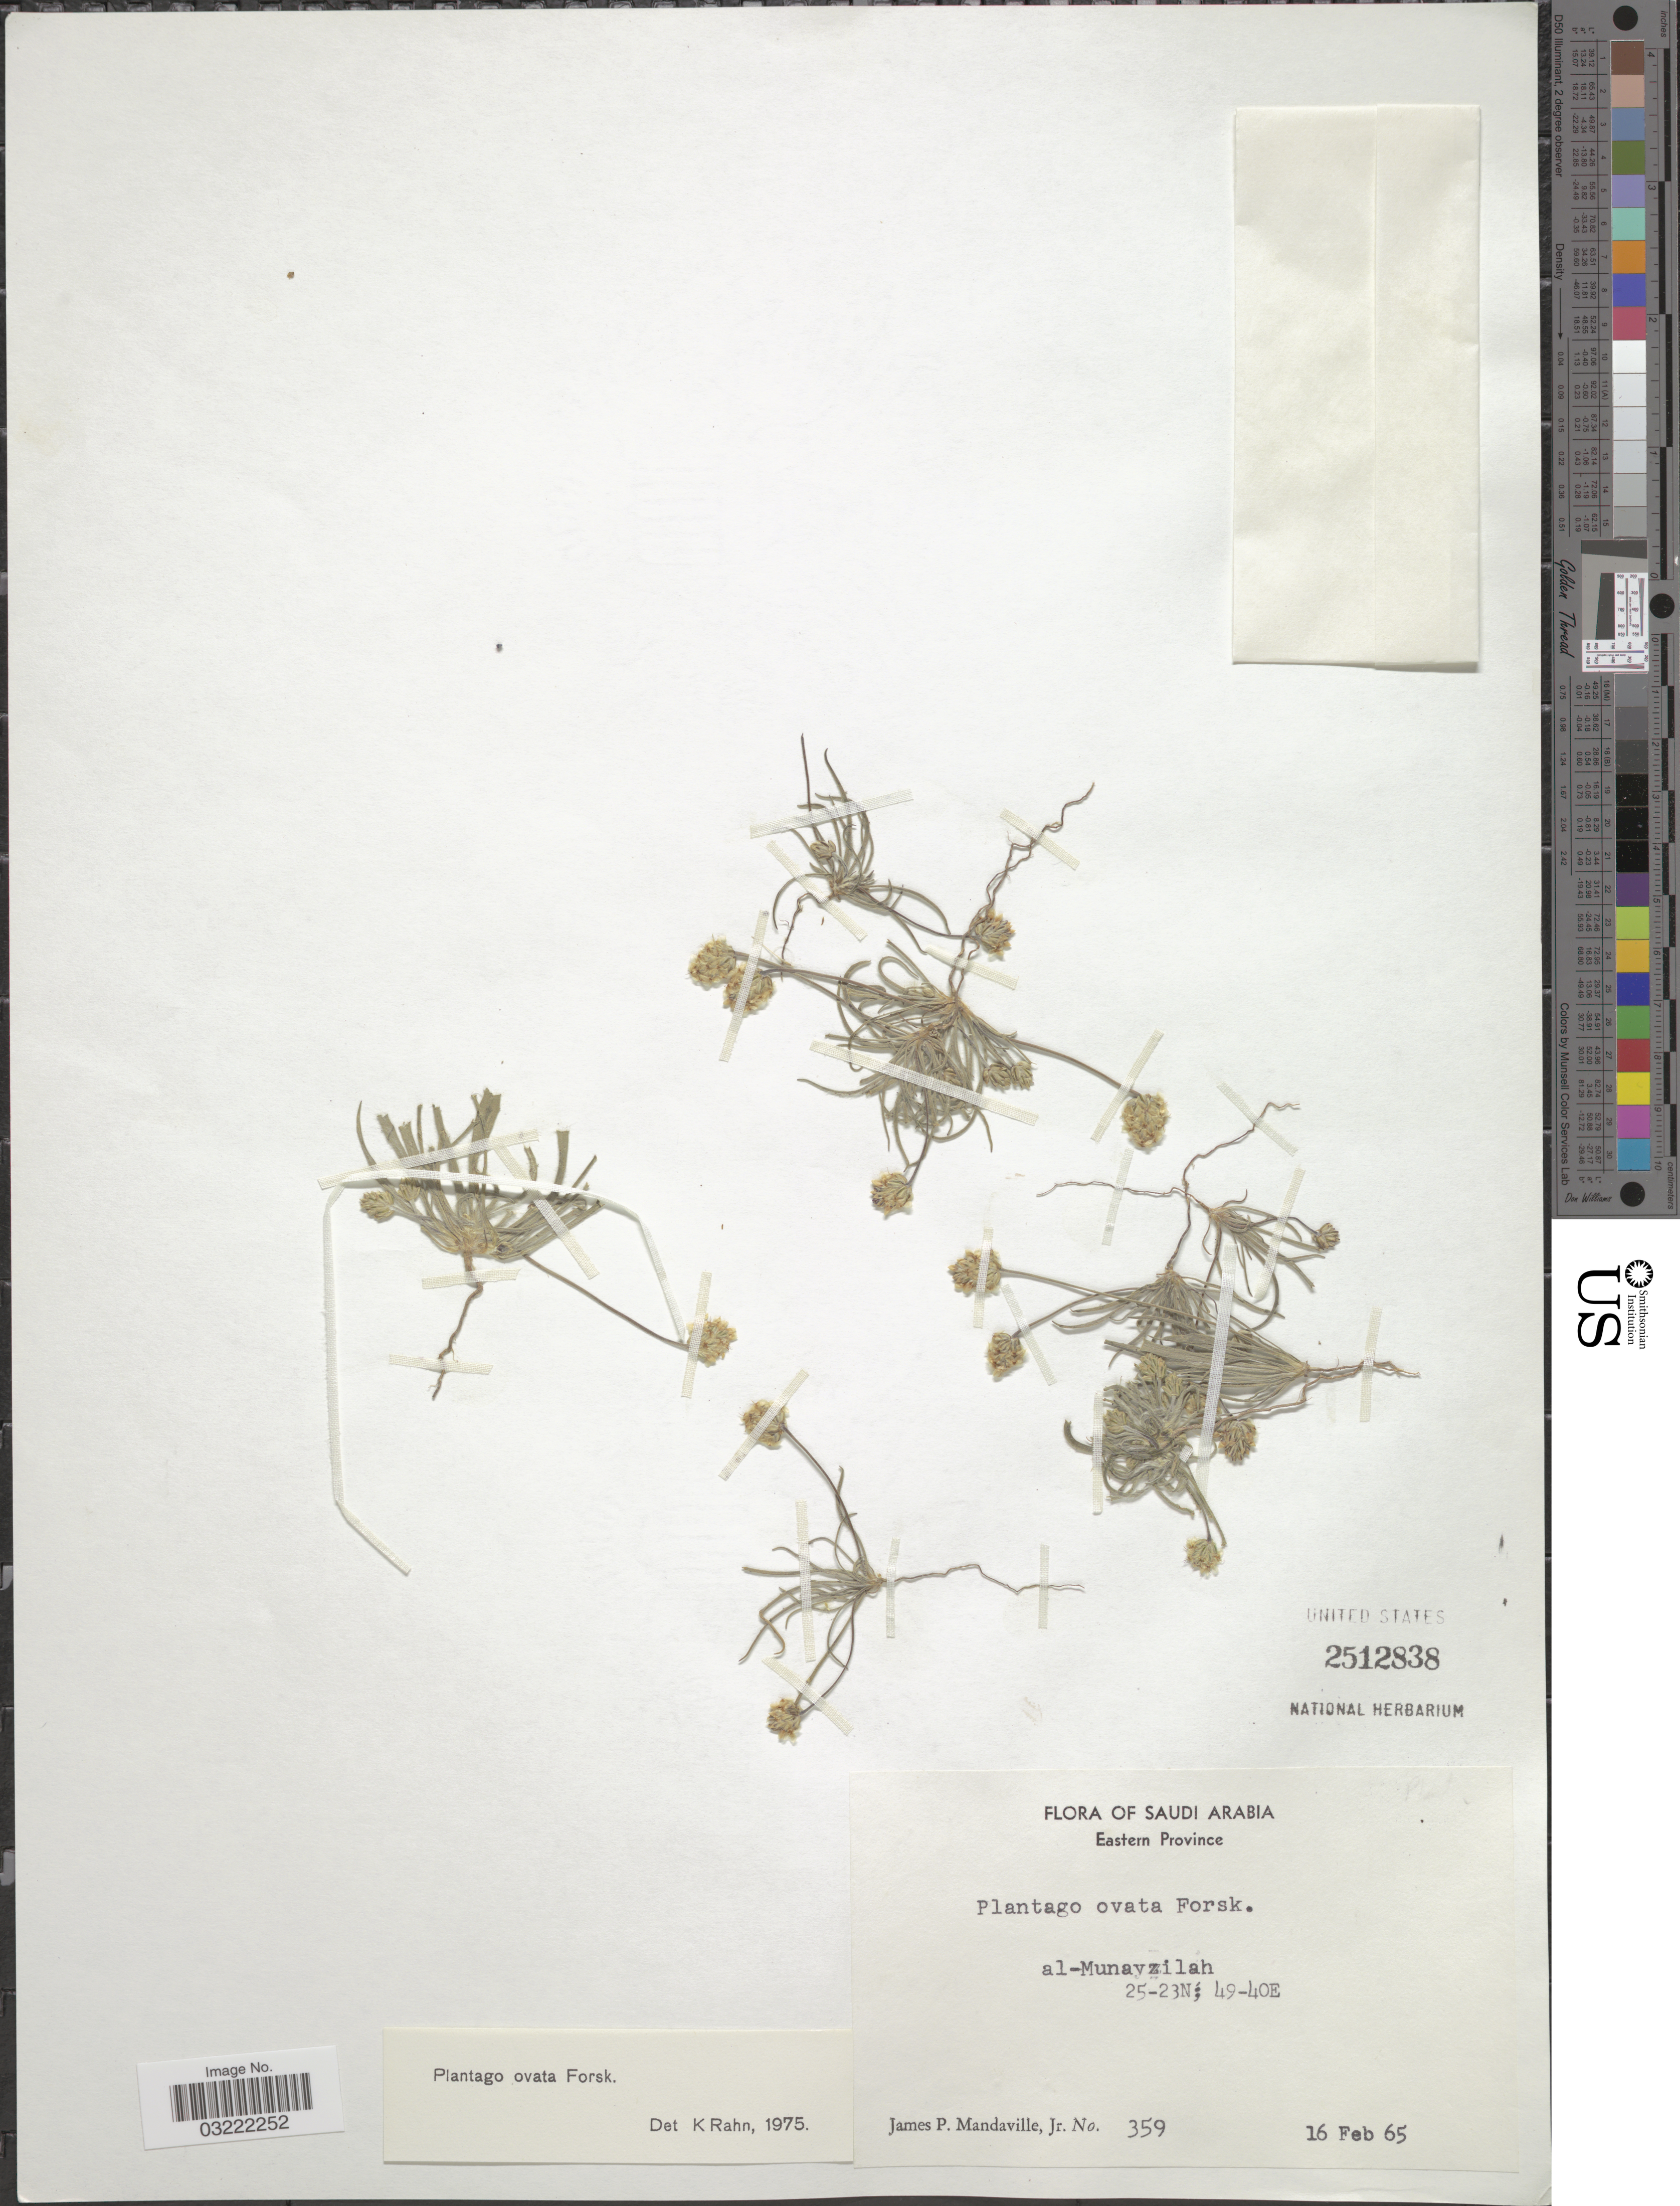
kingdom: Plantae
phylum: Tracheophyta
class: Magnoliopsida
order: Lamiales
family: Plantaginaceae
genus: Plantago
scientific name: Plantago ovata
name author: Forssk.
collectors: J. Mandaville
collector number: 359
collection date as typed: Transcribed d/m/y: 16/2/65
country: Saudi Arabia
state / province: Ash Sharqiyah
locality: Eastern Province. Al-Munayzilah.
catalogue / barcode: US 2512838